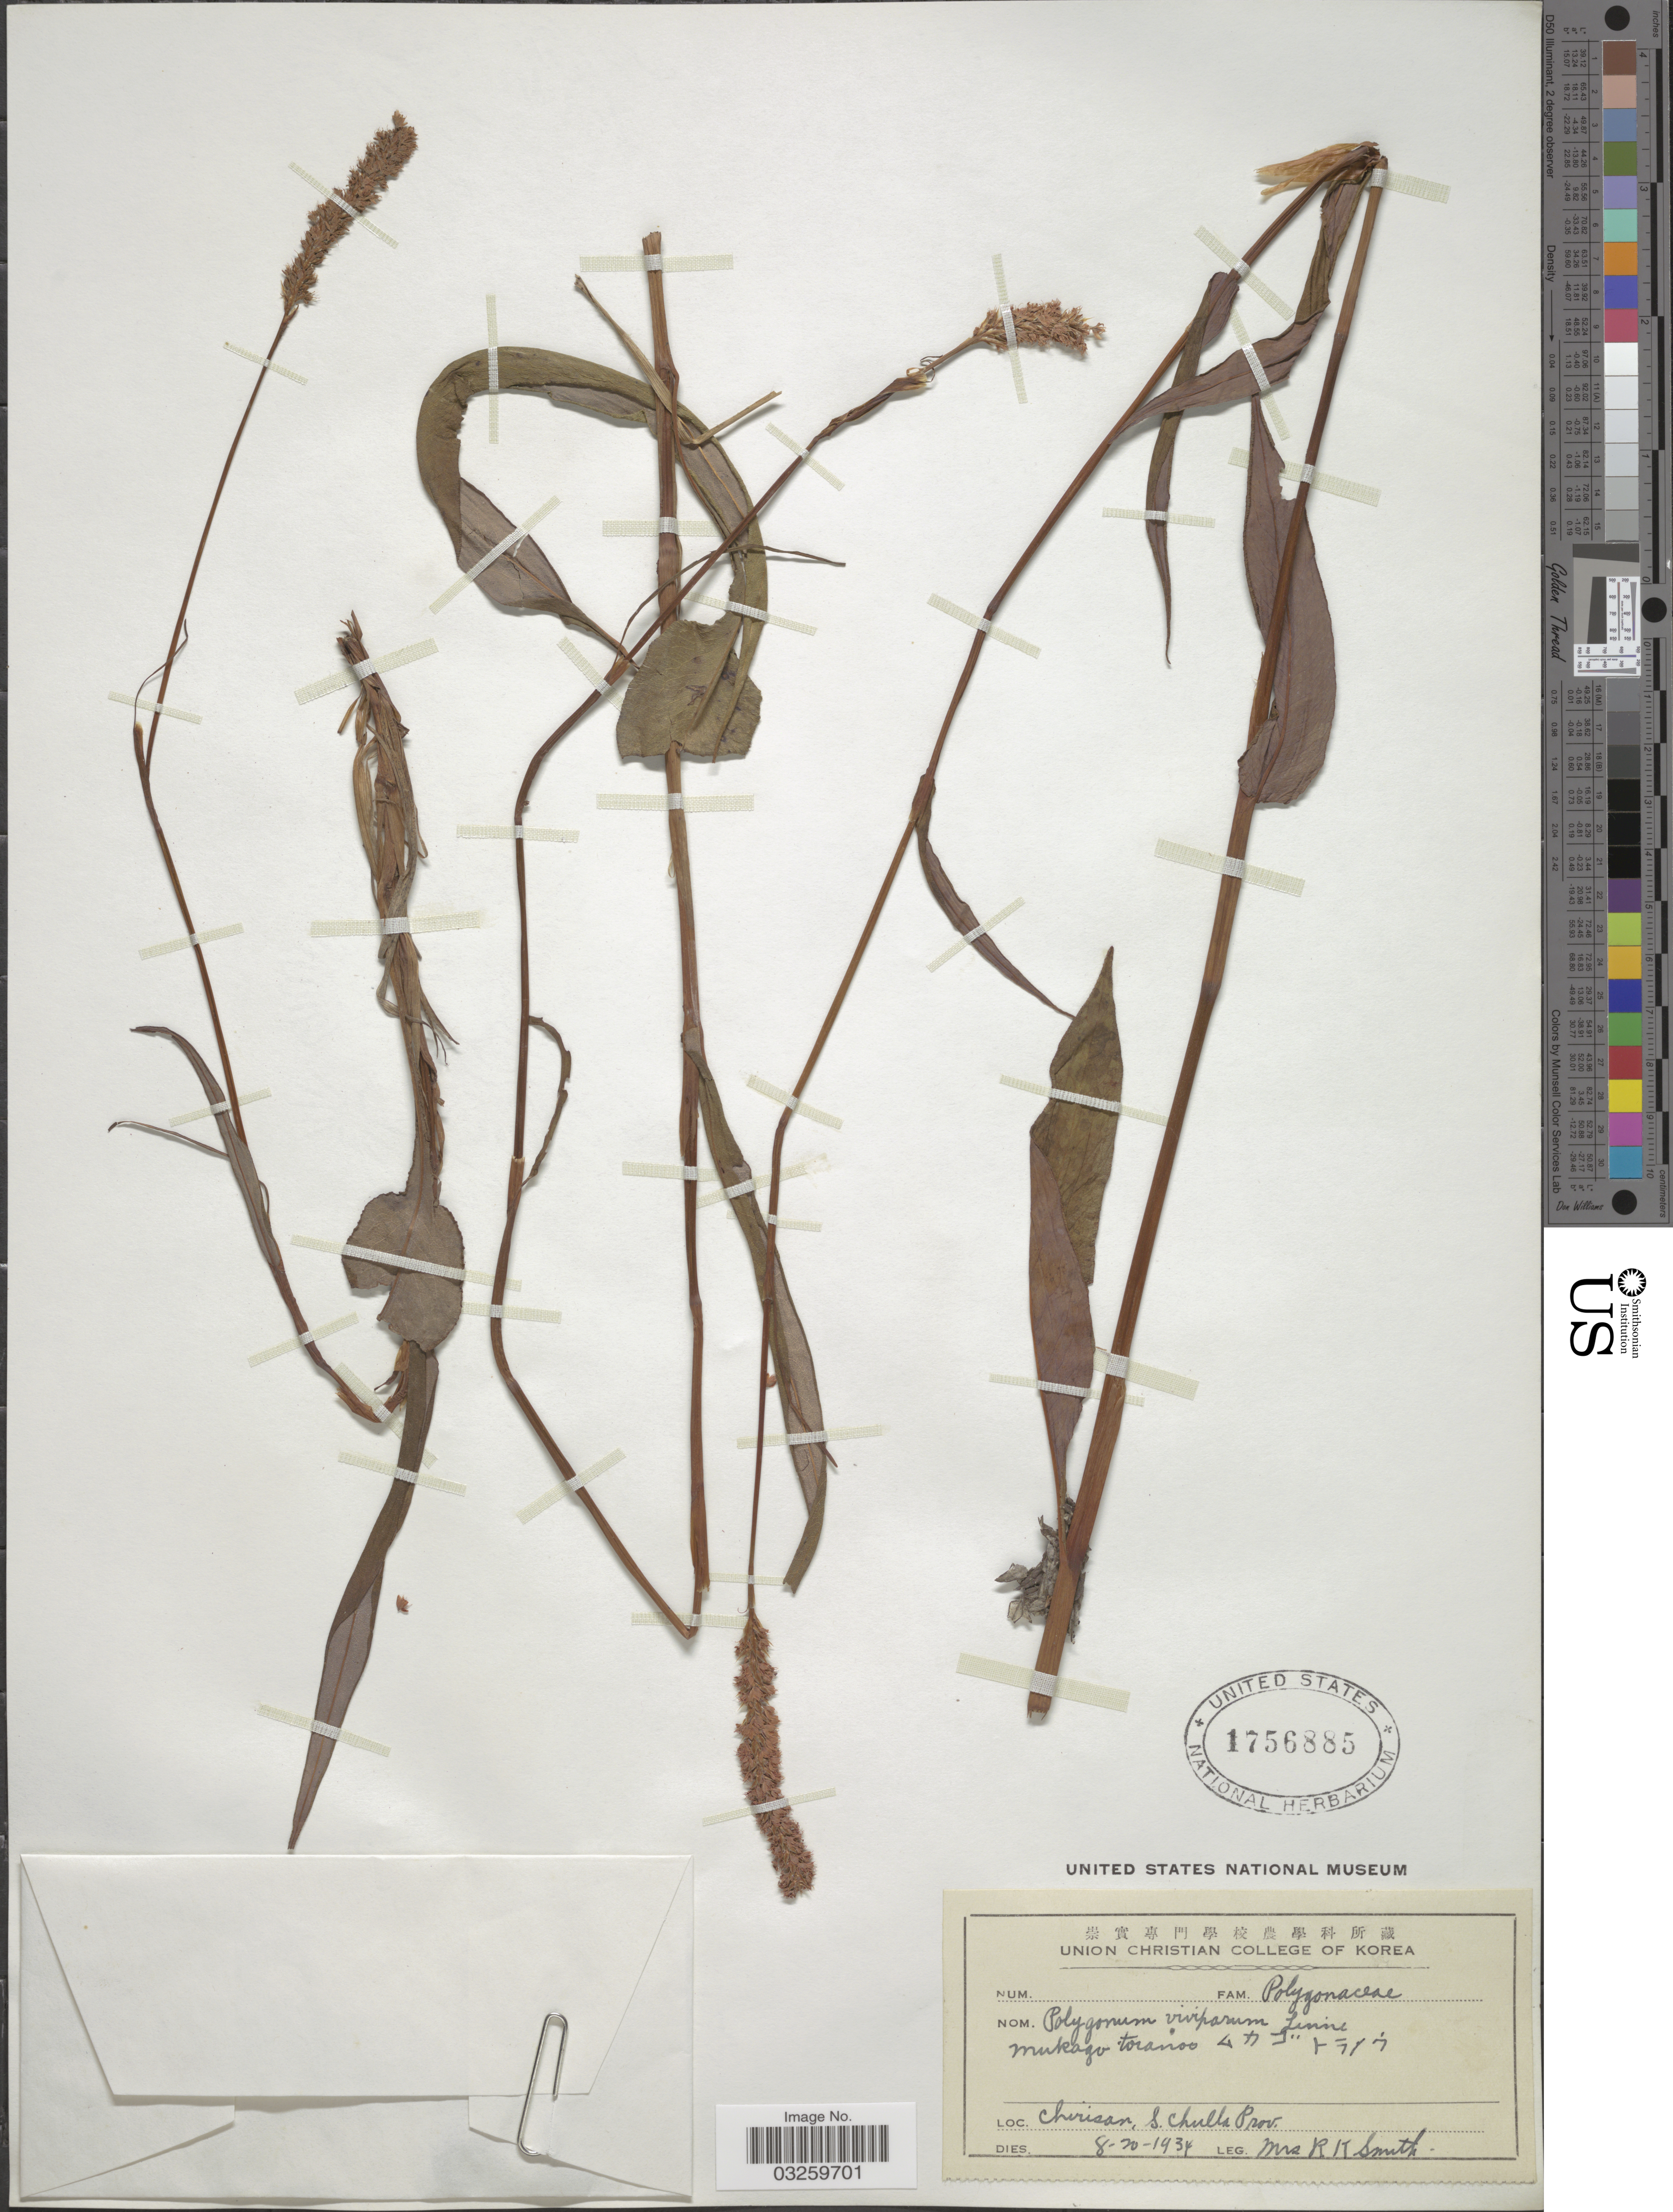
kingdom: Plantae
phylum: Tracheophyta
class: Magnoliopsida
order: Caryophyllales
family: Polygonaceae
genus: Bistorta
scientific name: Bistorta vivipara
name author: (L.) Delarbre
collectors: Mrs. R. K. Smith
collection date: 1934-08-20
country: South Korea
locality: Chirisan, S. Chulla Prov.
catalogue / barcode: US 1756885